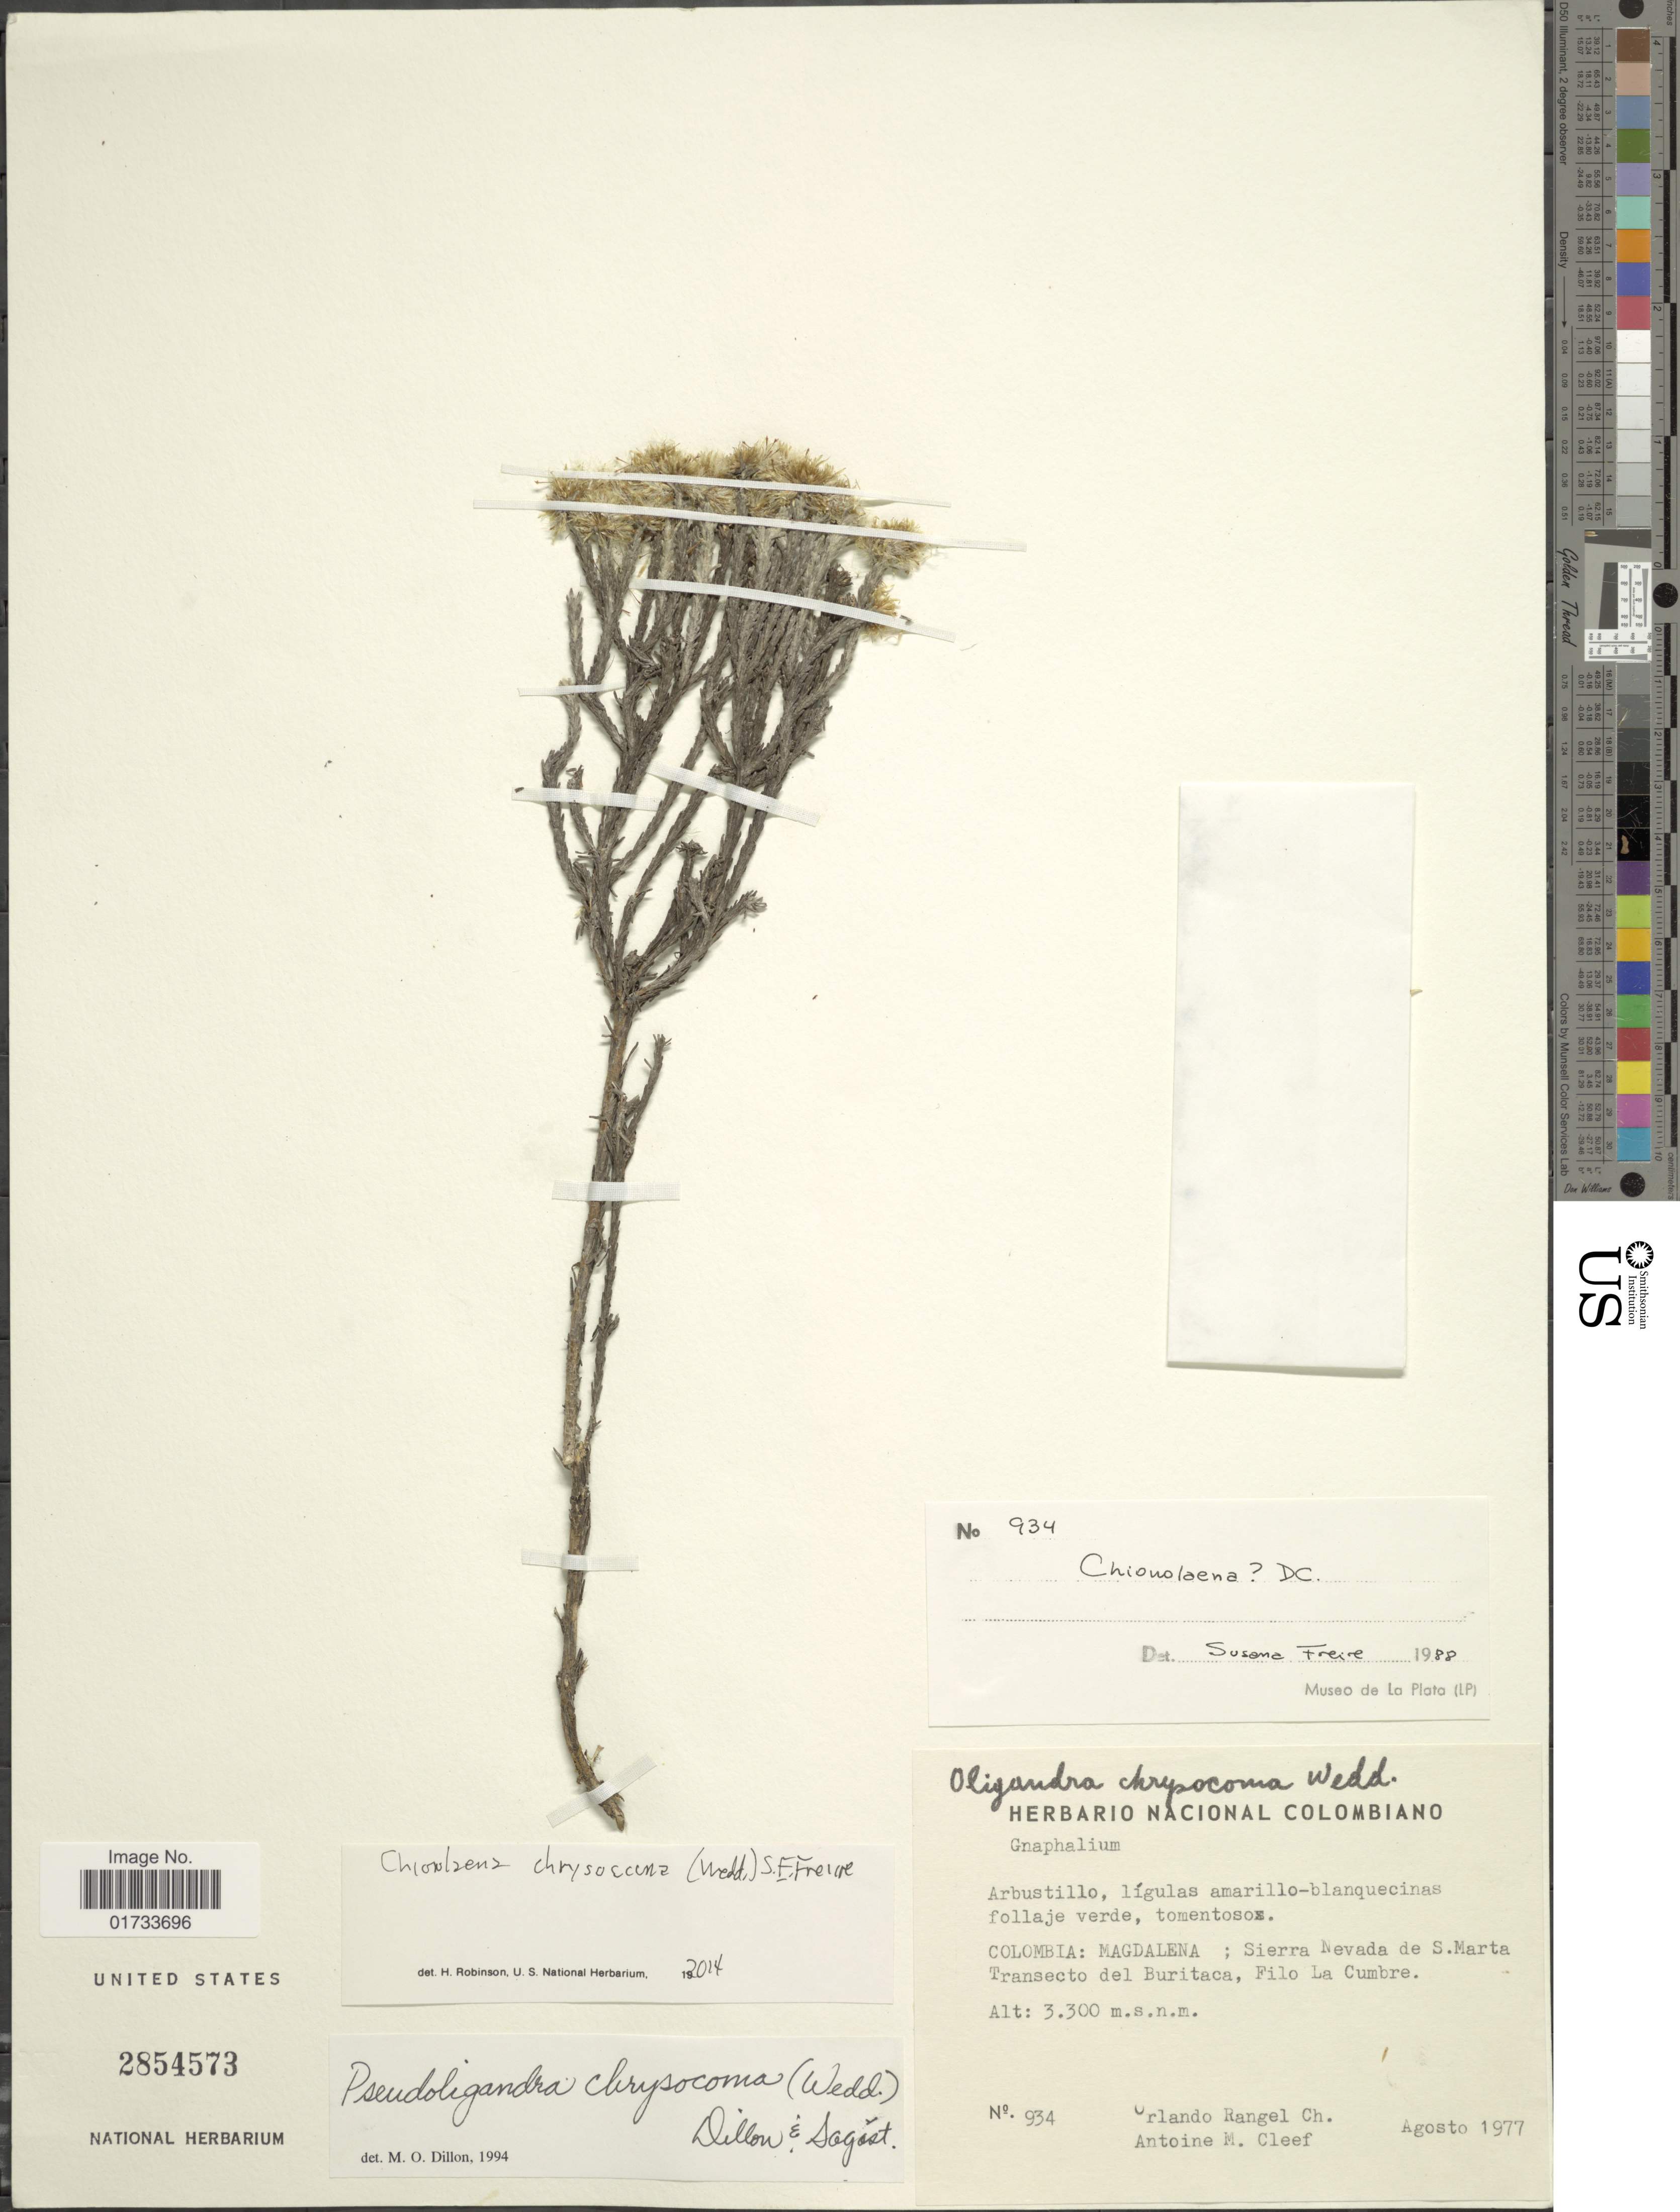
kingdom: Plantae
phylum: Tracheophyta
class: Magnoliopsida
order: Asterales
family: Asteraceae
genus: Chionolaena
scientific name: Chionolaena chrysocoma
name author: (Wedd.) S.E. Freire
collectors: O. Rangel & A. M. Cleef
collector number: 934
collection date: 1977-08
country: Colombia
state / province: Magdalena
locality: Sierra Nevada de St. Marta Transecto del Buritaca, Filo La Cumbre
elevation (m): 3300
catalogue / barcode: US 2854573